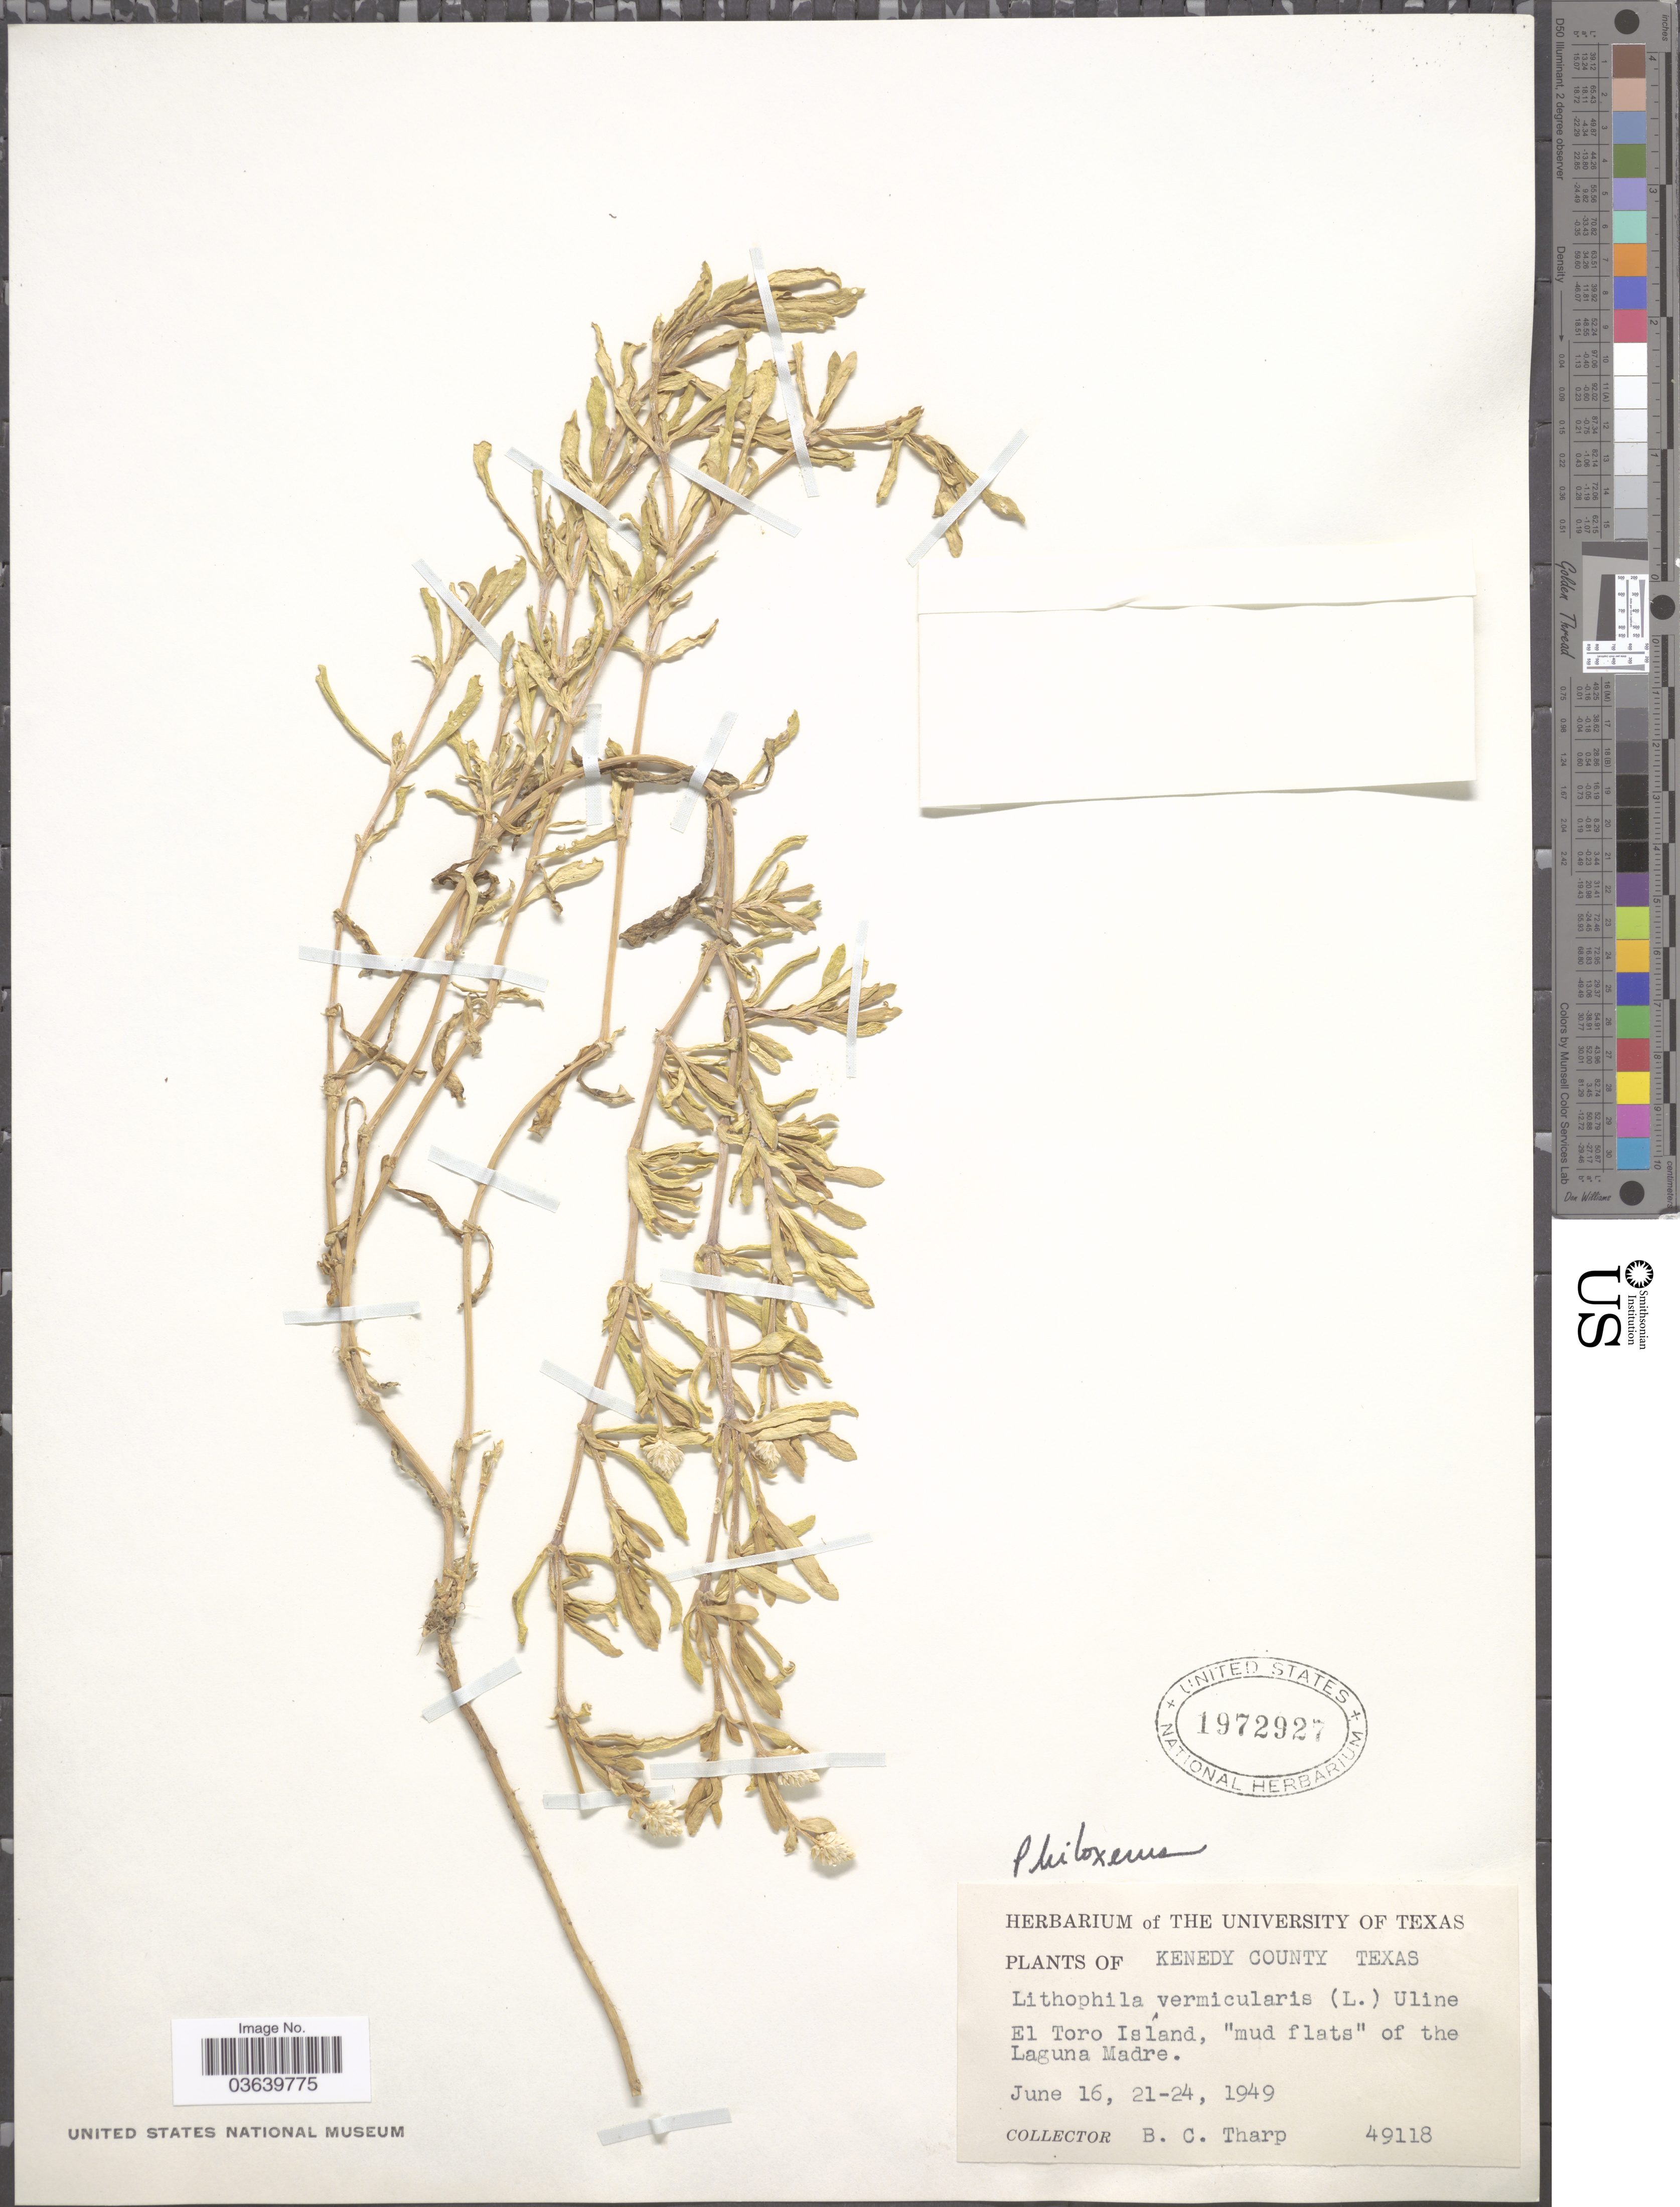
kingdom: Plantae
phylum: Tracheophyta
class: Magnoliopsida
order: Caryophyllales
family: Amaranthaceae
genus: Gomphrena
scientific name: Gomphrena vermicularis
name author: L.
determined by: Strong, Mark T., (BOT), Smithsonian Institution - National Museum of Natural History (UNITED STATES)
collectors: B. C. Tharp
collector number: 49118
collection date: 1949-06-16/1949-06-24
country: United States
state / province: Texas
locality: Kenedy County. El Toro Island, "mud flats" of the Laguna Madre.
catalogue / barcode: US 1972927